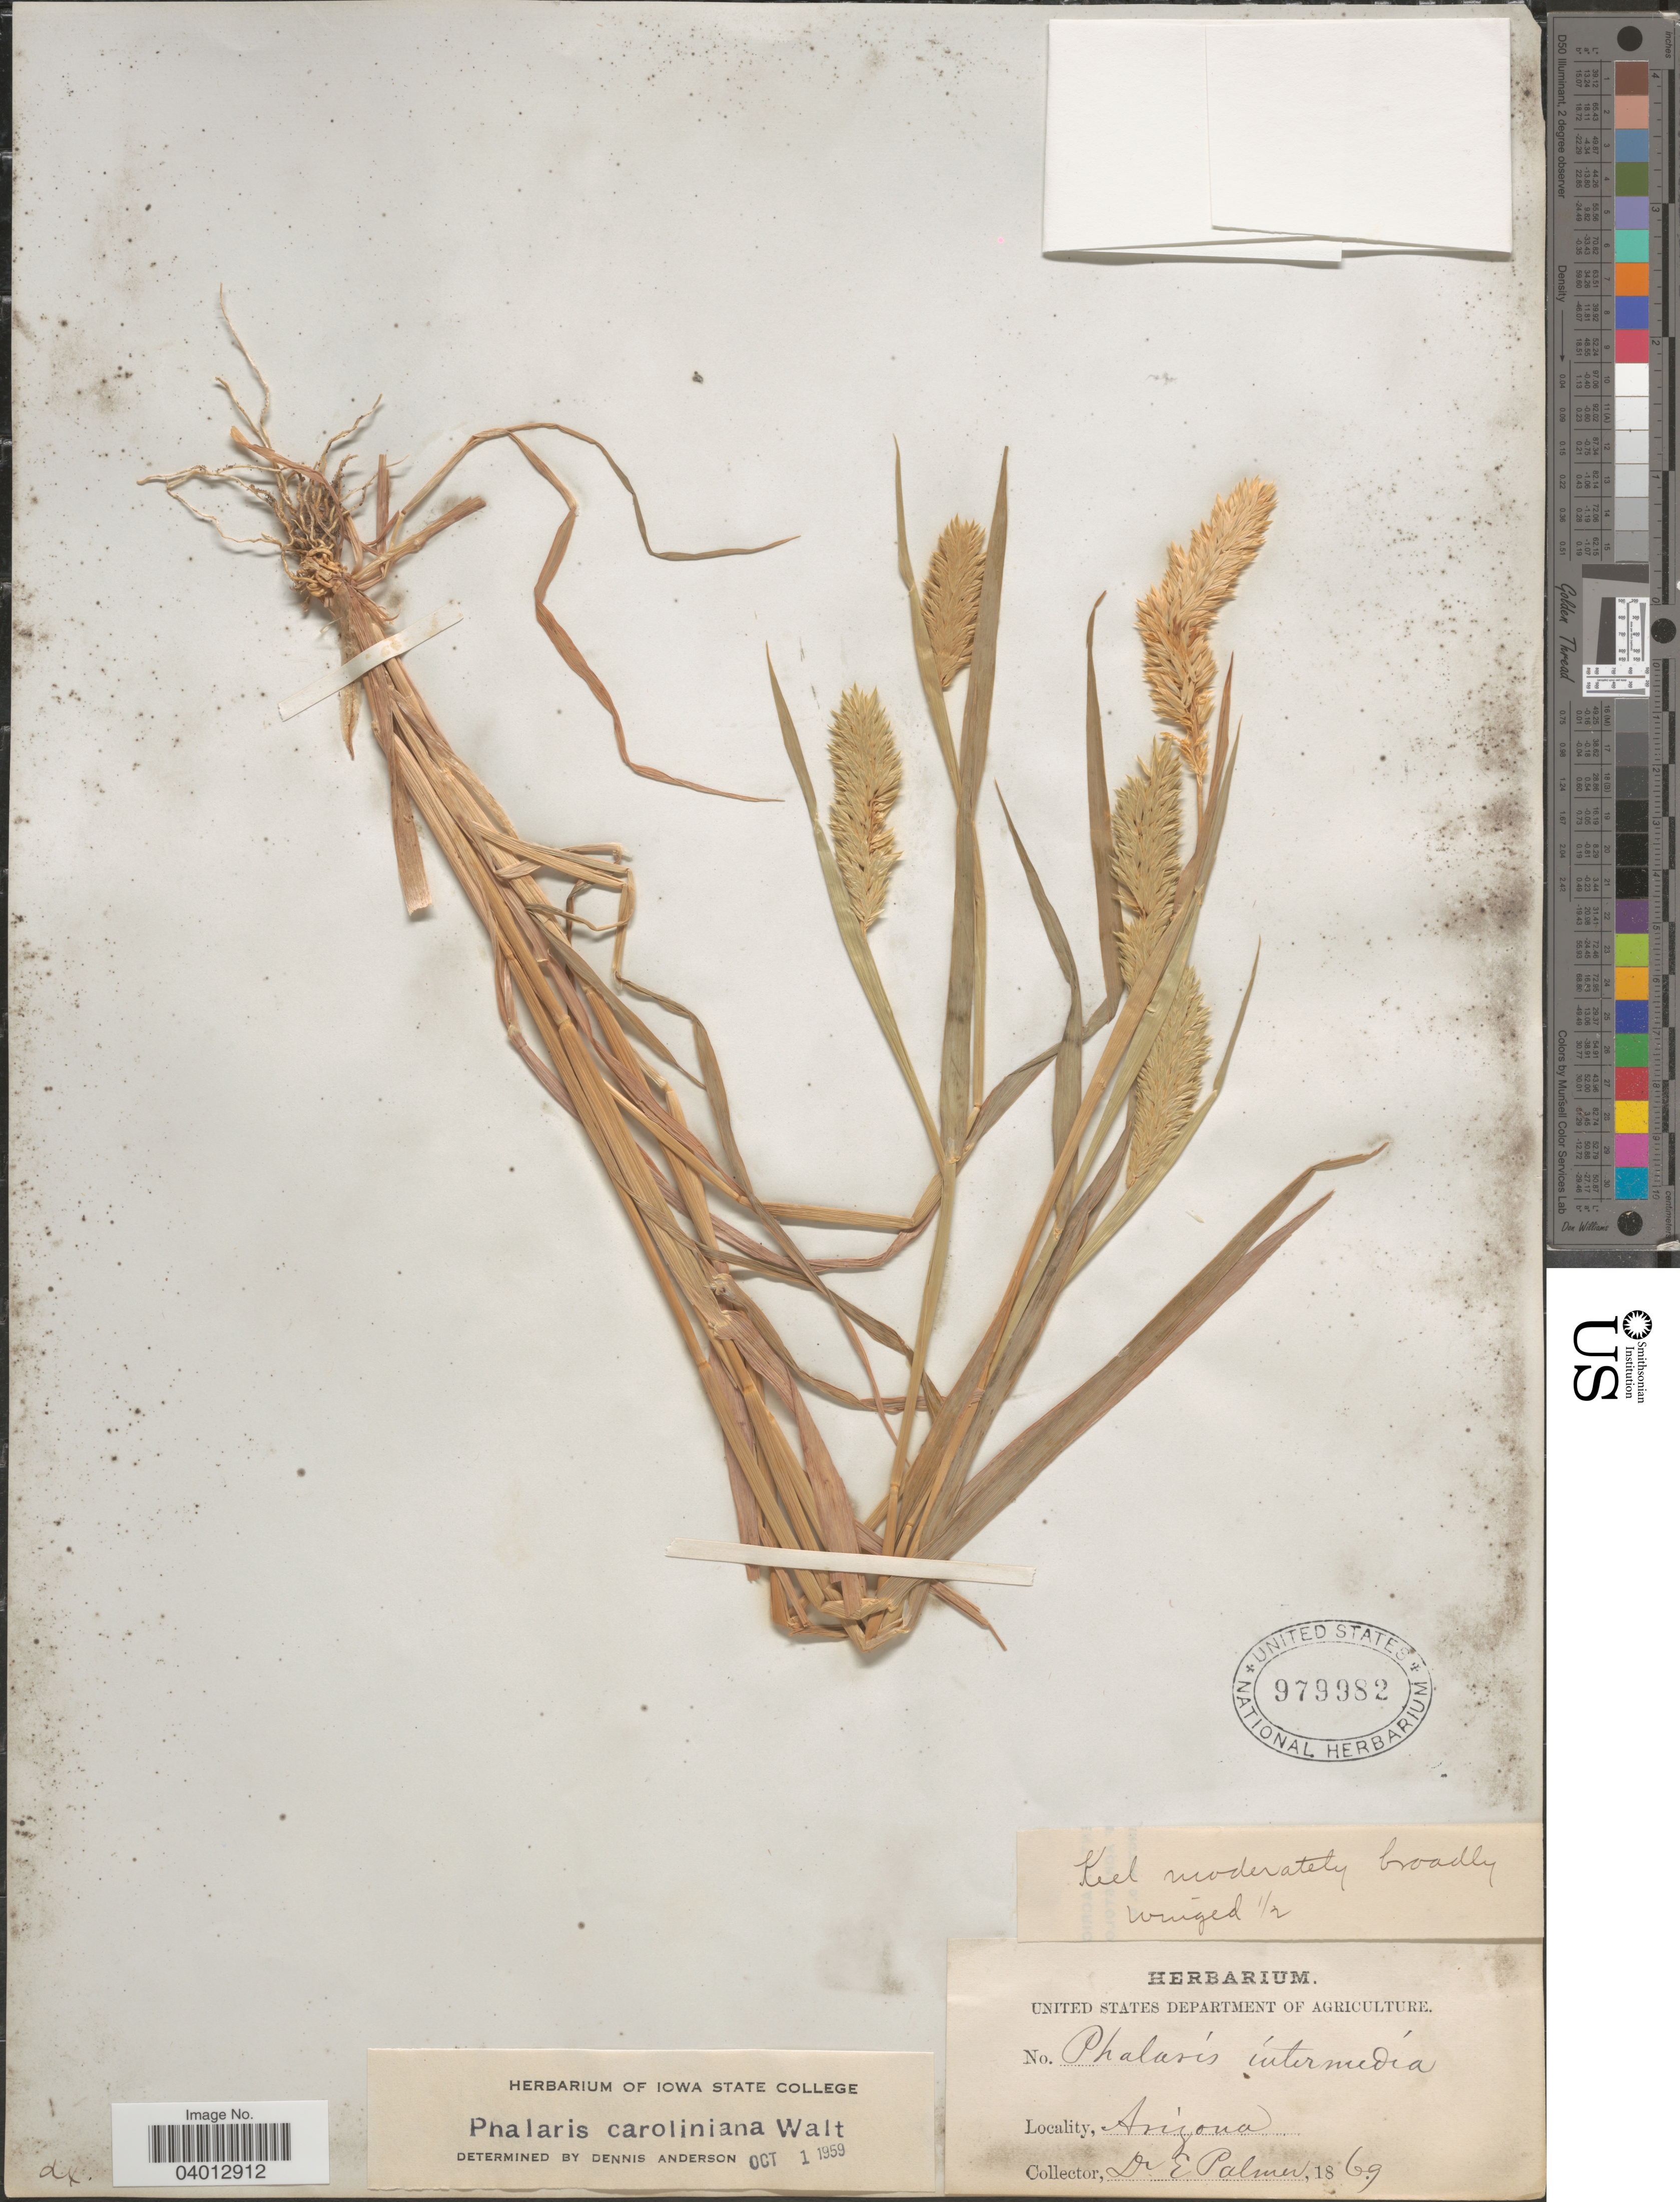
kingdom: Plantae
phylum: Tracheophyta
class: Liliopsida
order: Poales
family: Poaceae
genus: Phalaris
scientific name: Phalaris caroliniana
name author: Walter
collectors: E. Palmer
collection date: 1869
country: United States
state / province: Arizona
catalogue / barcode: US 979982